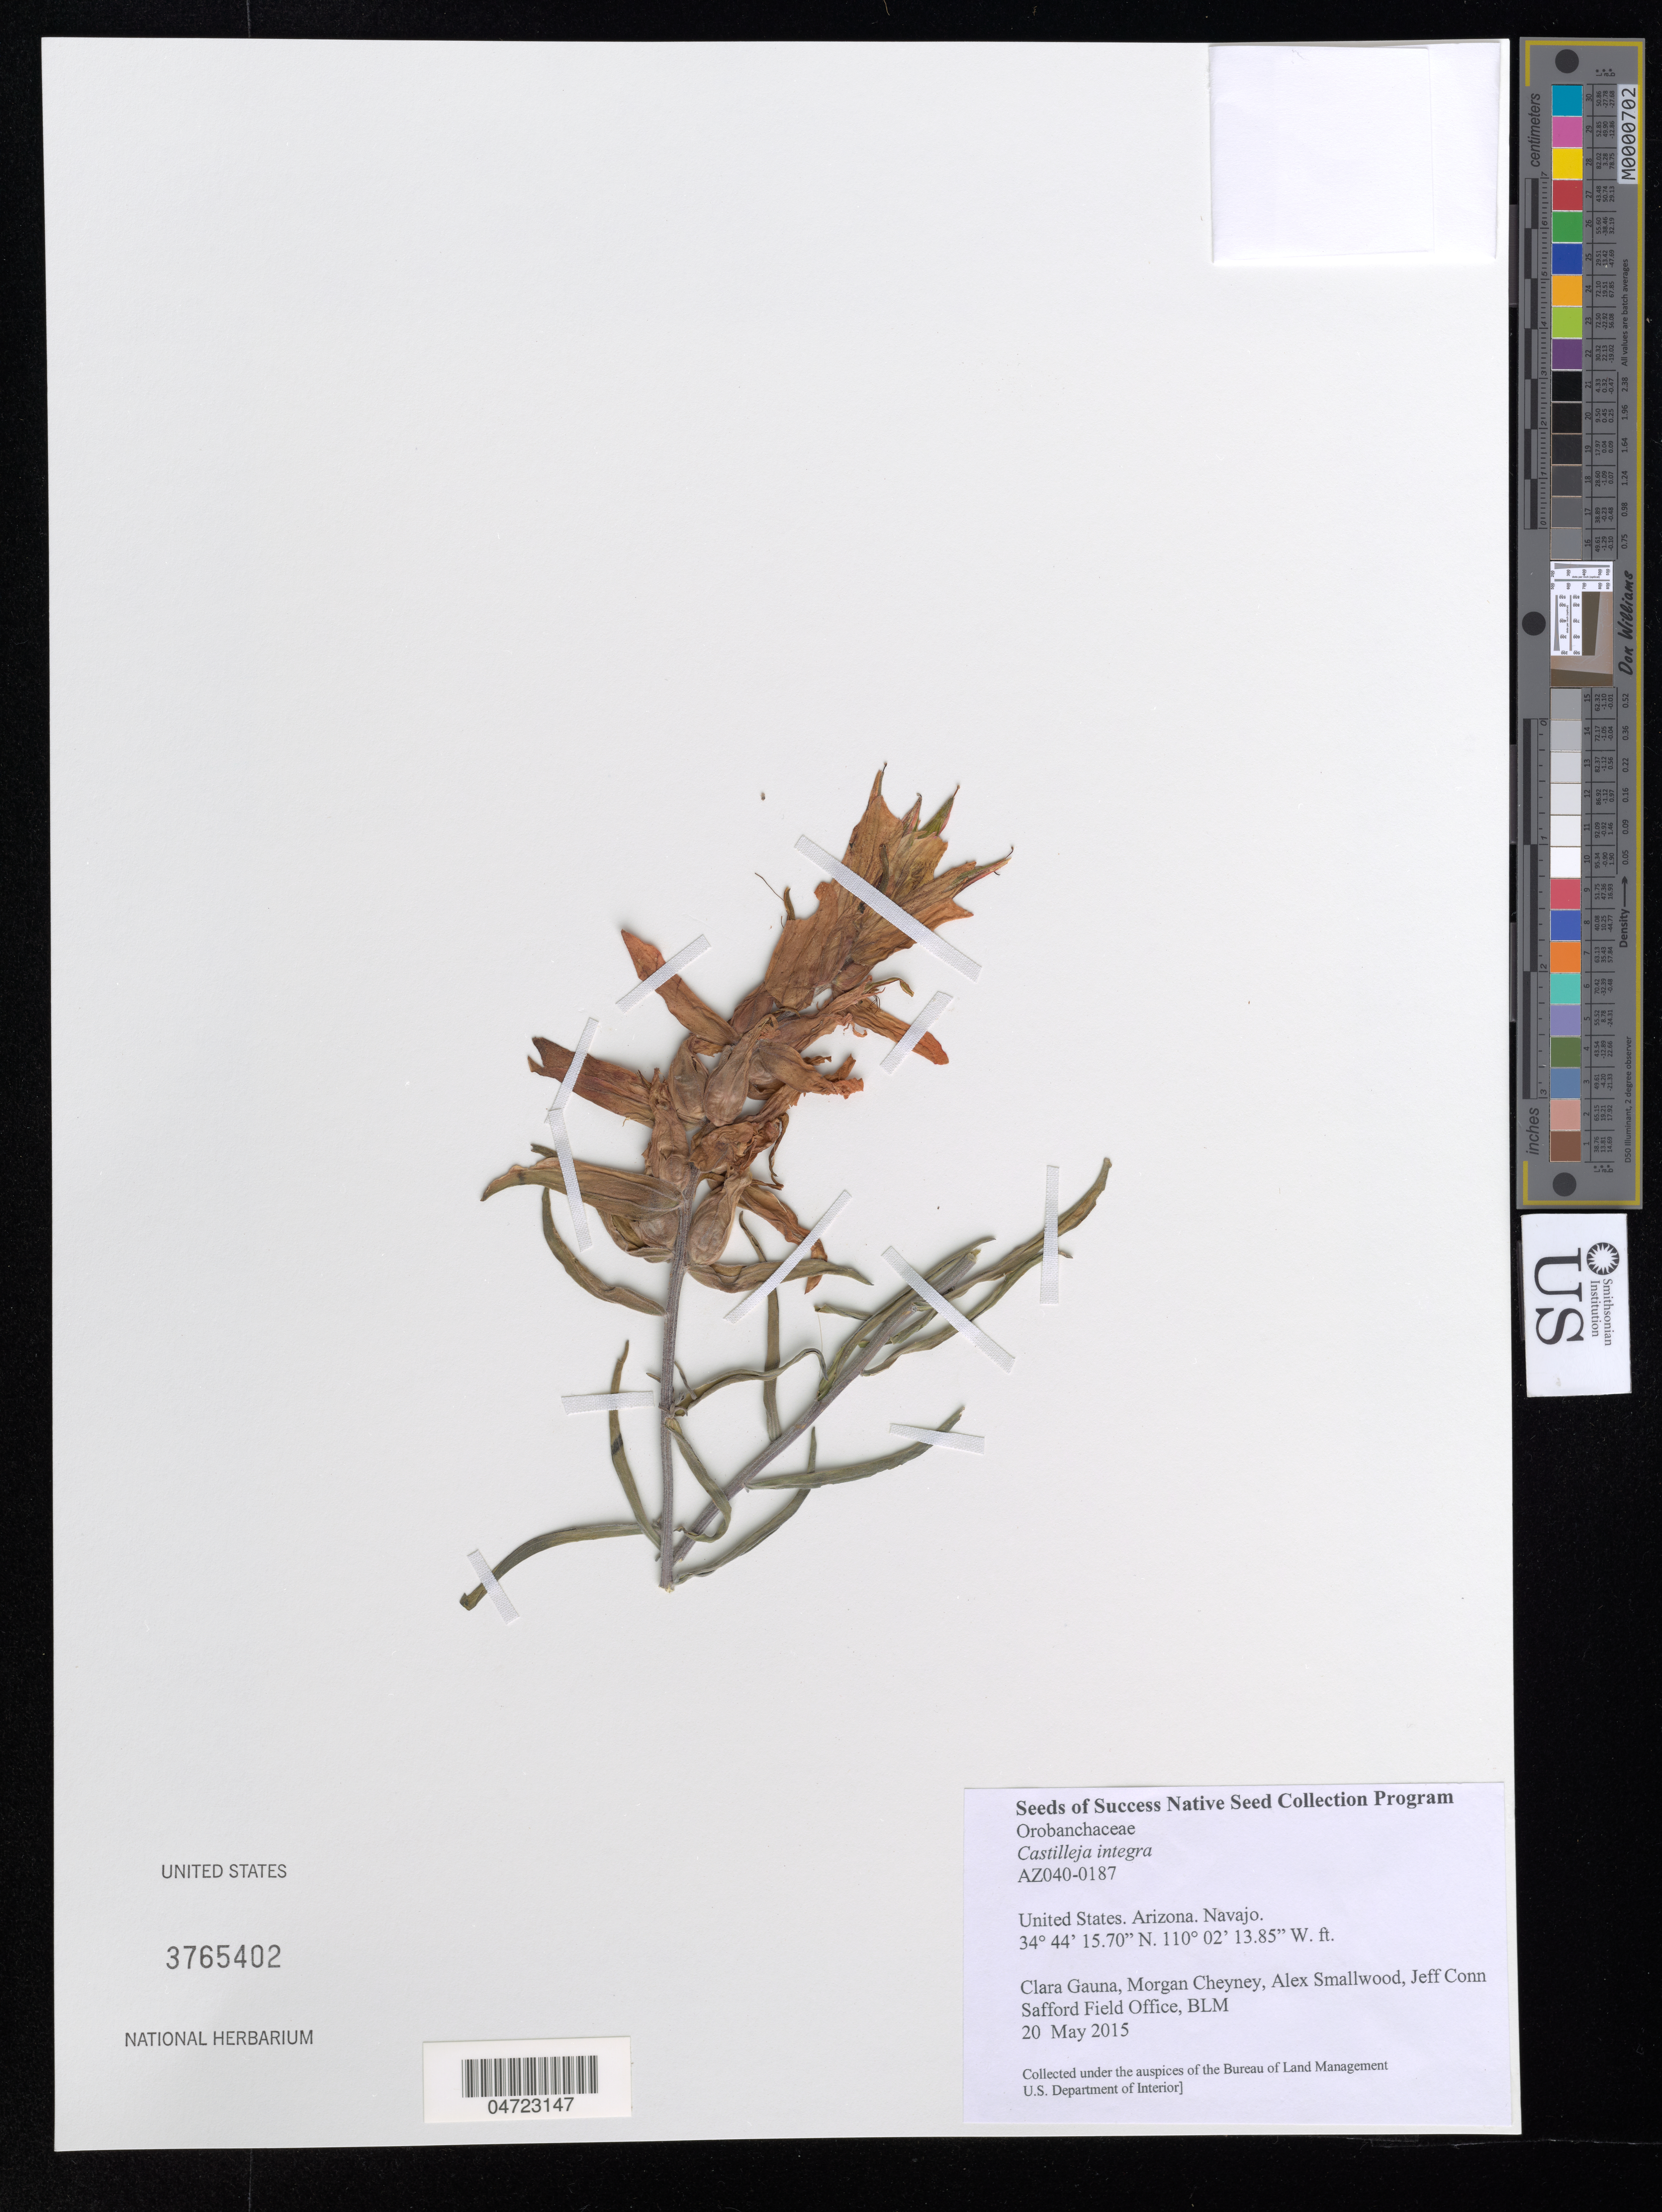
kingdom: Plantae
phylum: Tracheophyta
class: Magnoliopsida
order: Lamiales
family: Orobanchaceae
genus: Castilleja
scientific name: Castilleja integra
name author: A. Gray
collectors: C. Gauna, M. Cheyney, A. Smallwood & J. Conn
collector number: AZ040-0187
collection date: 2015-05-20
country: United States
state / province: Arizona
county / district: Navajo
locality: Navajo.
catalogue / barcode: US 3765402